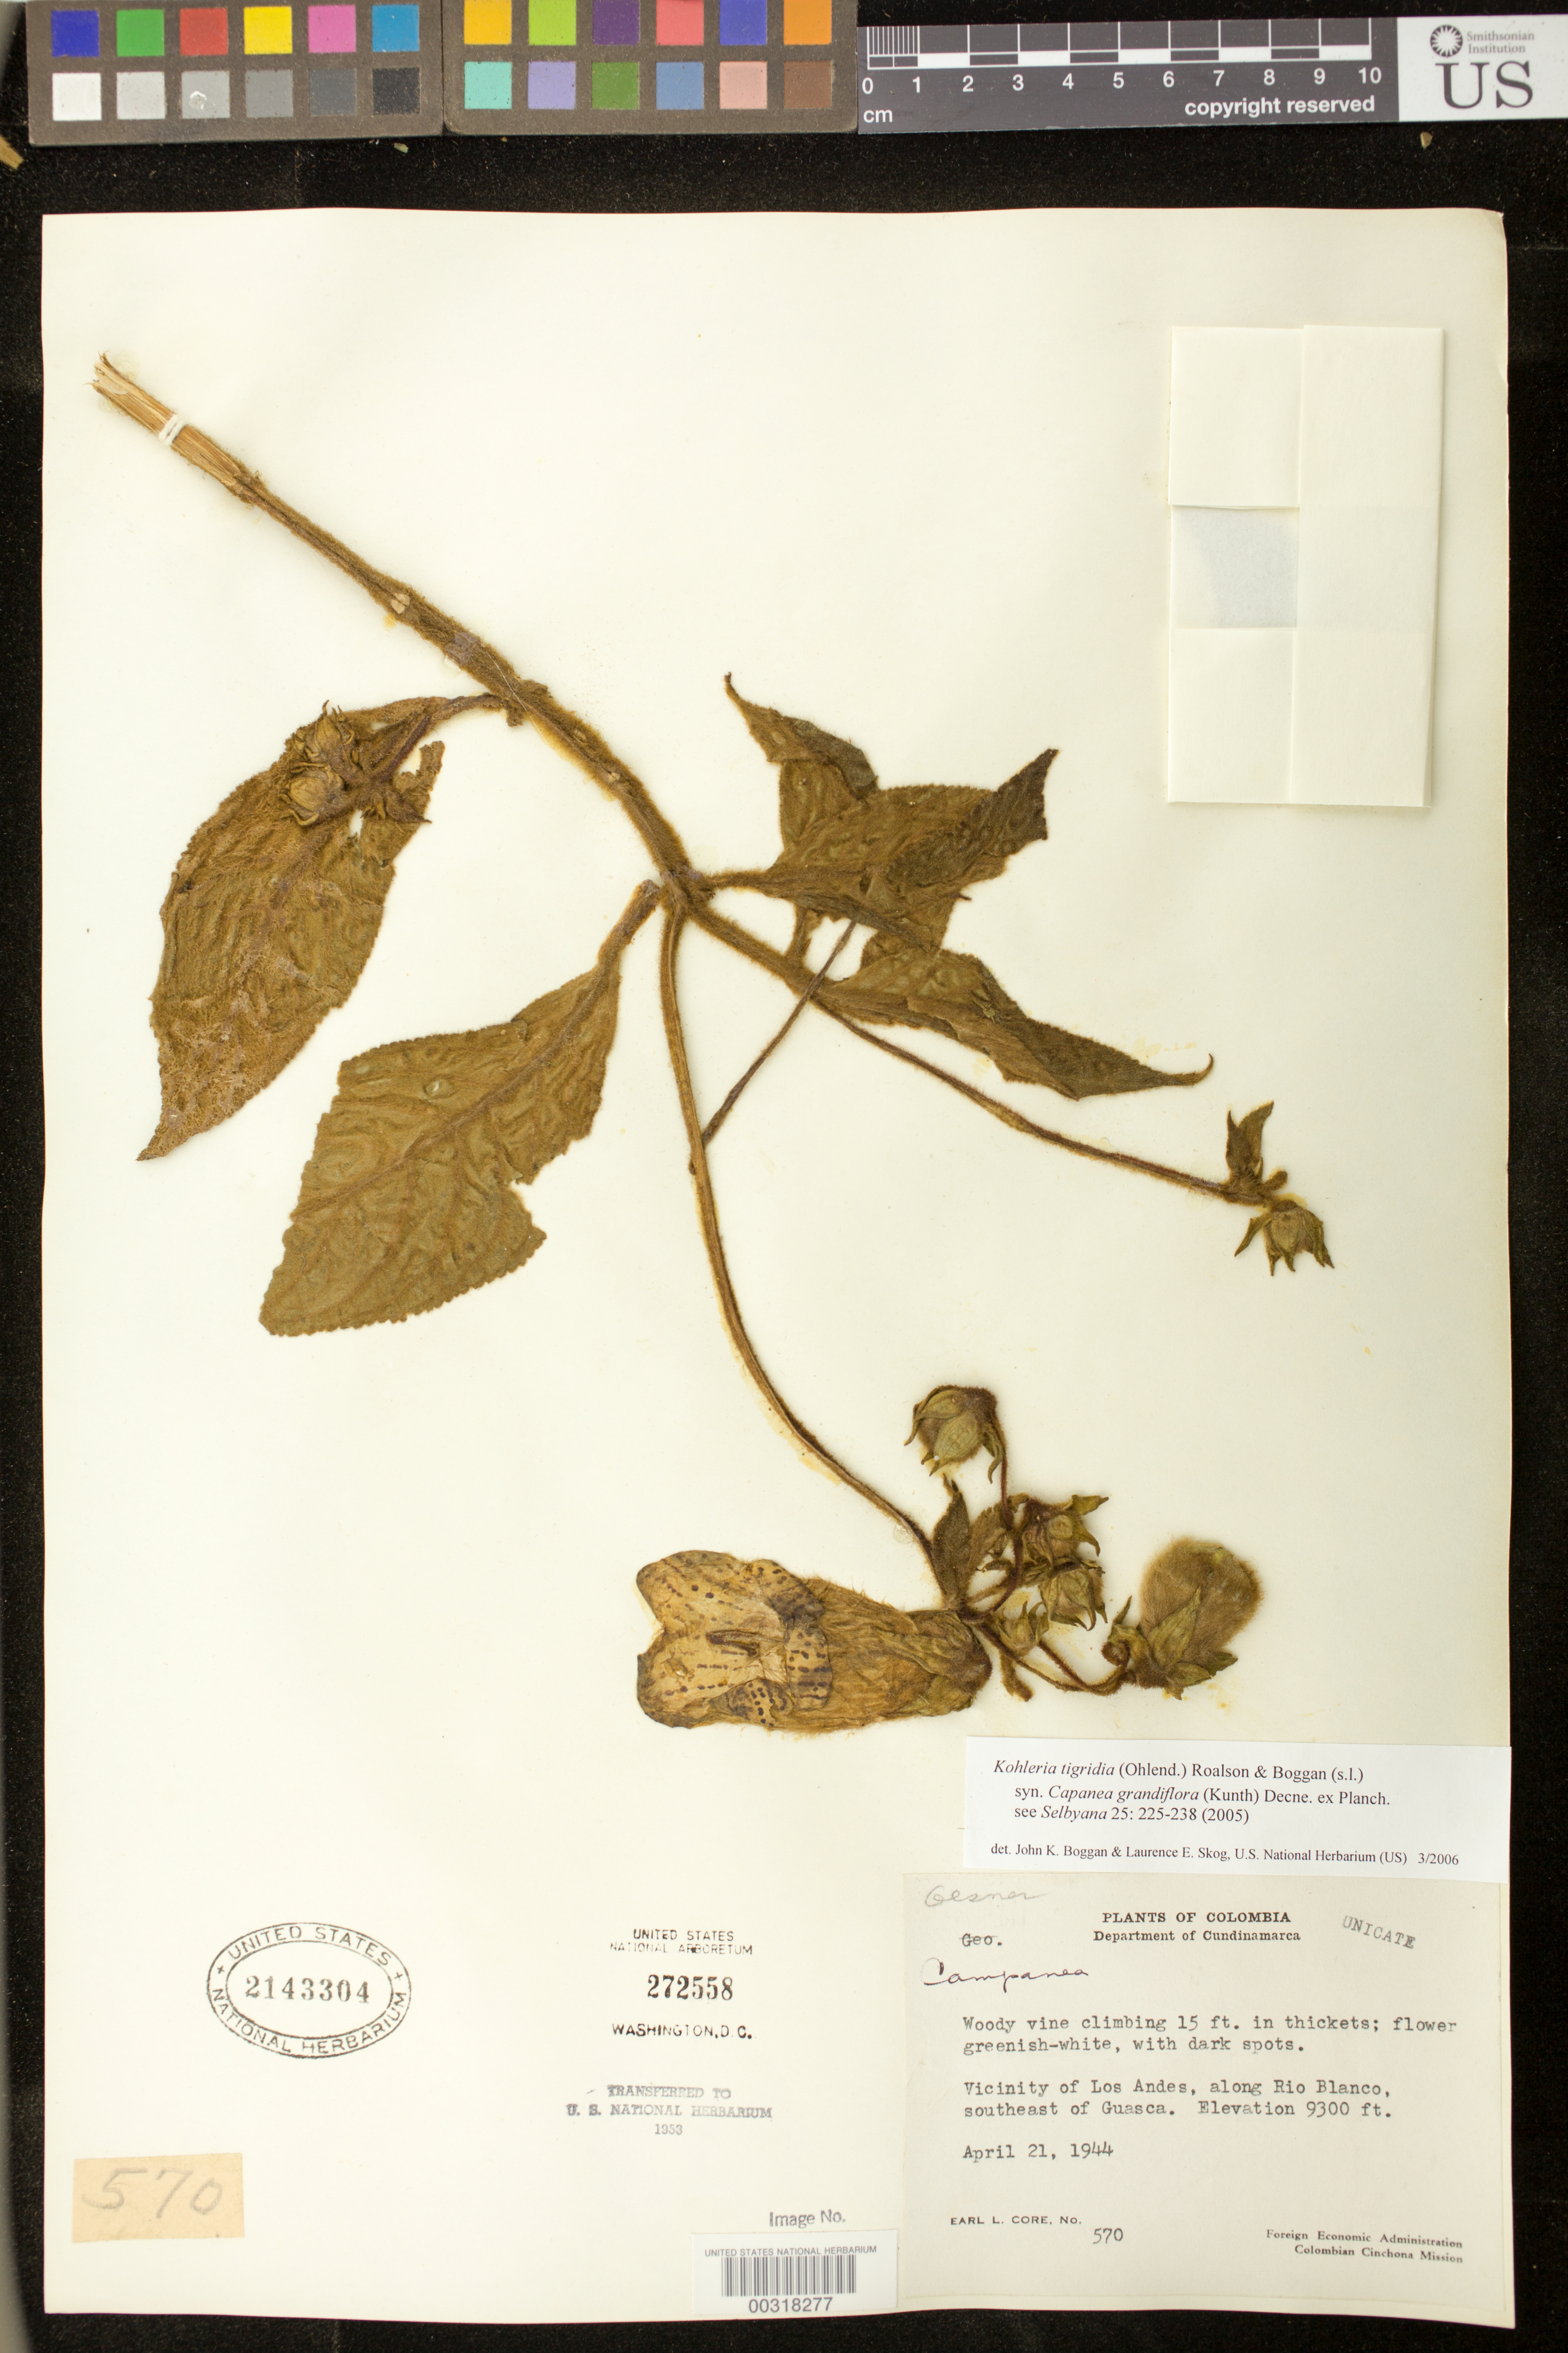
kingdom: Plantae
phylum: Tracheophyta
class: Magnoliopsida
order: Lamiales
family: Gesneriaceae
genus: Kohleria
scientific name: Kohleria tigridia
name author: (Ohlend.) Roalson & Boggan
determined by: Boggan, J. K.; Skog, L. E.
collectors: E. L. Core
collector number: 570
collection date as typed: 21 Apr 1944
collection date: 1944-04-21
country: Colombia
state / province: Cundinamarca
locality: Vicinity of Los Andes, along Rio Blanco, SE of Guasca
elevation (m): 2835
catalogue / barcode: US 2143304